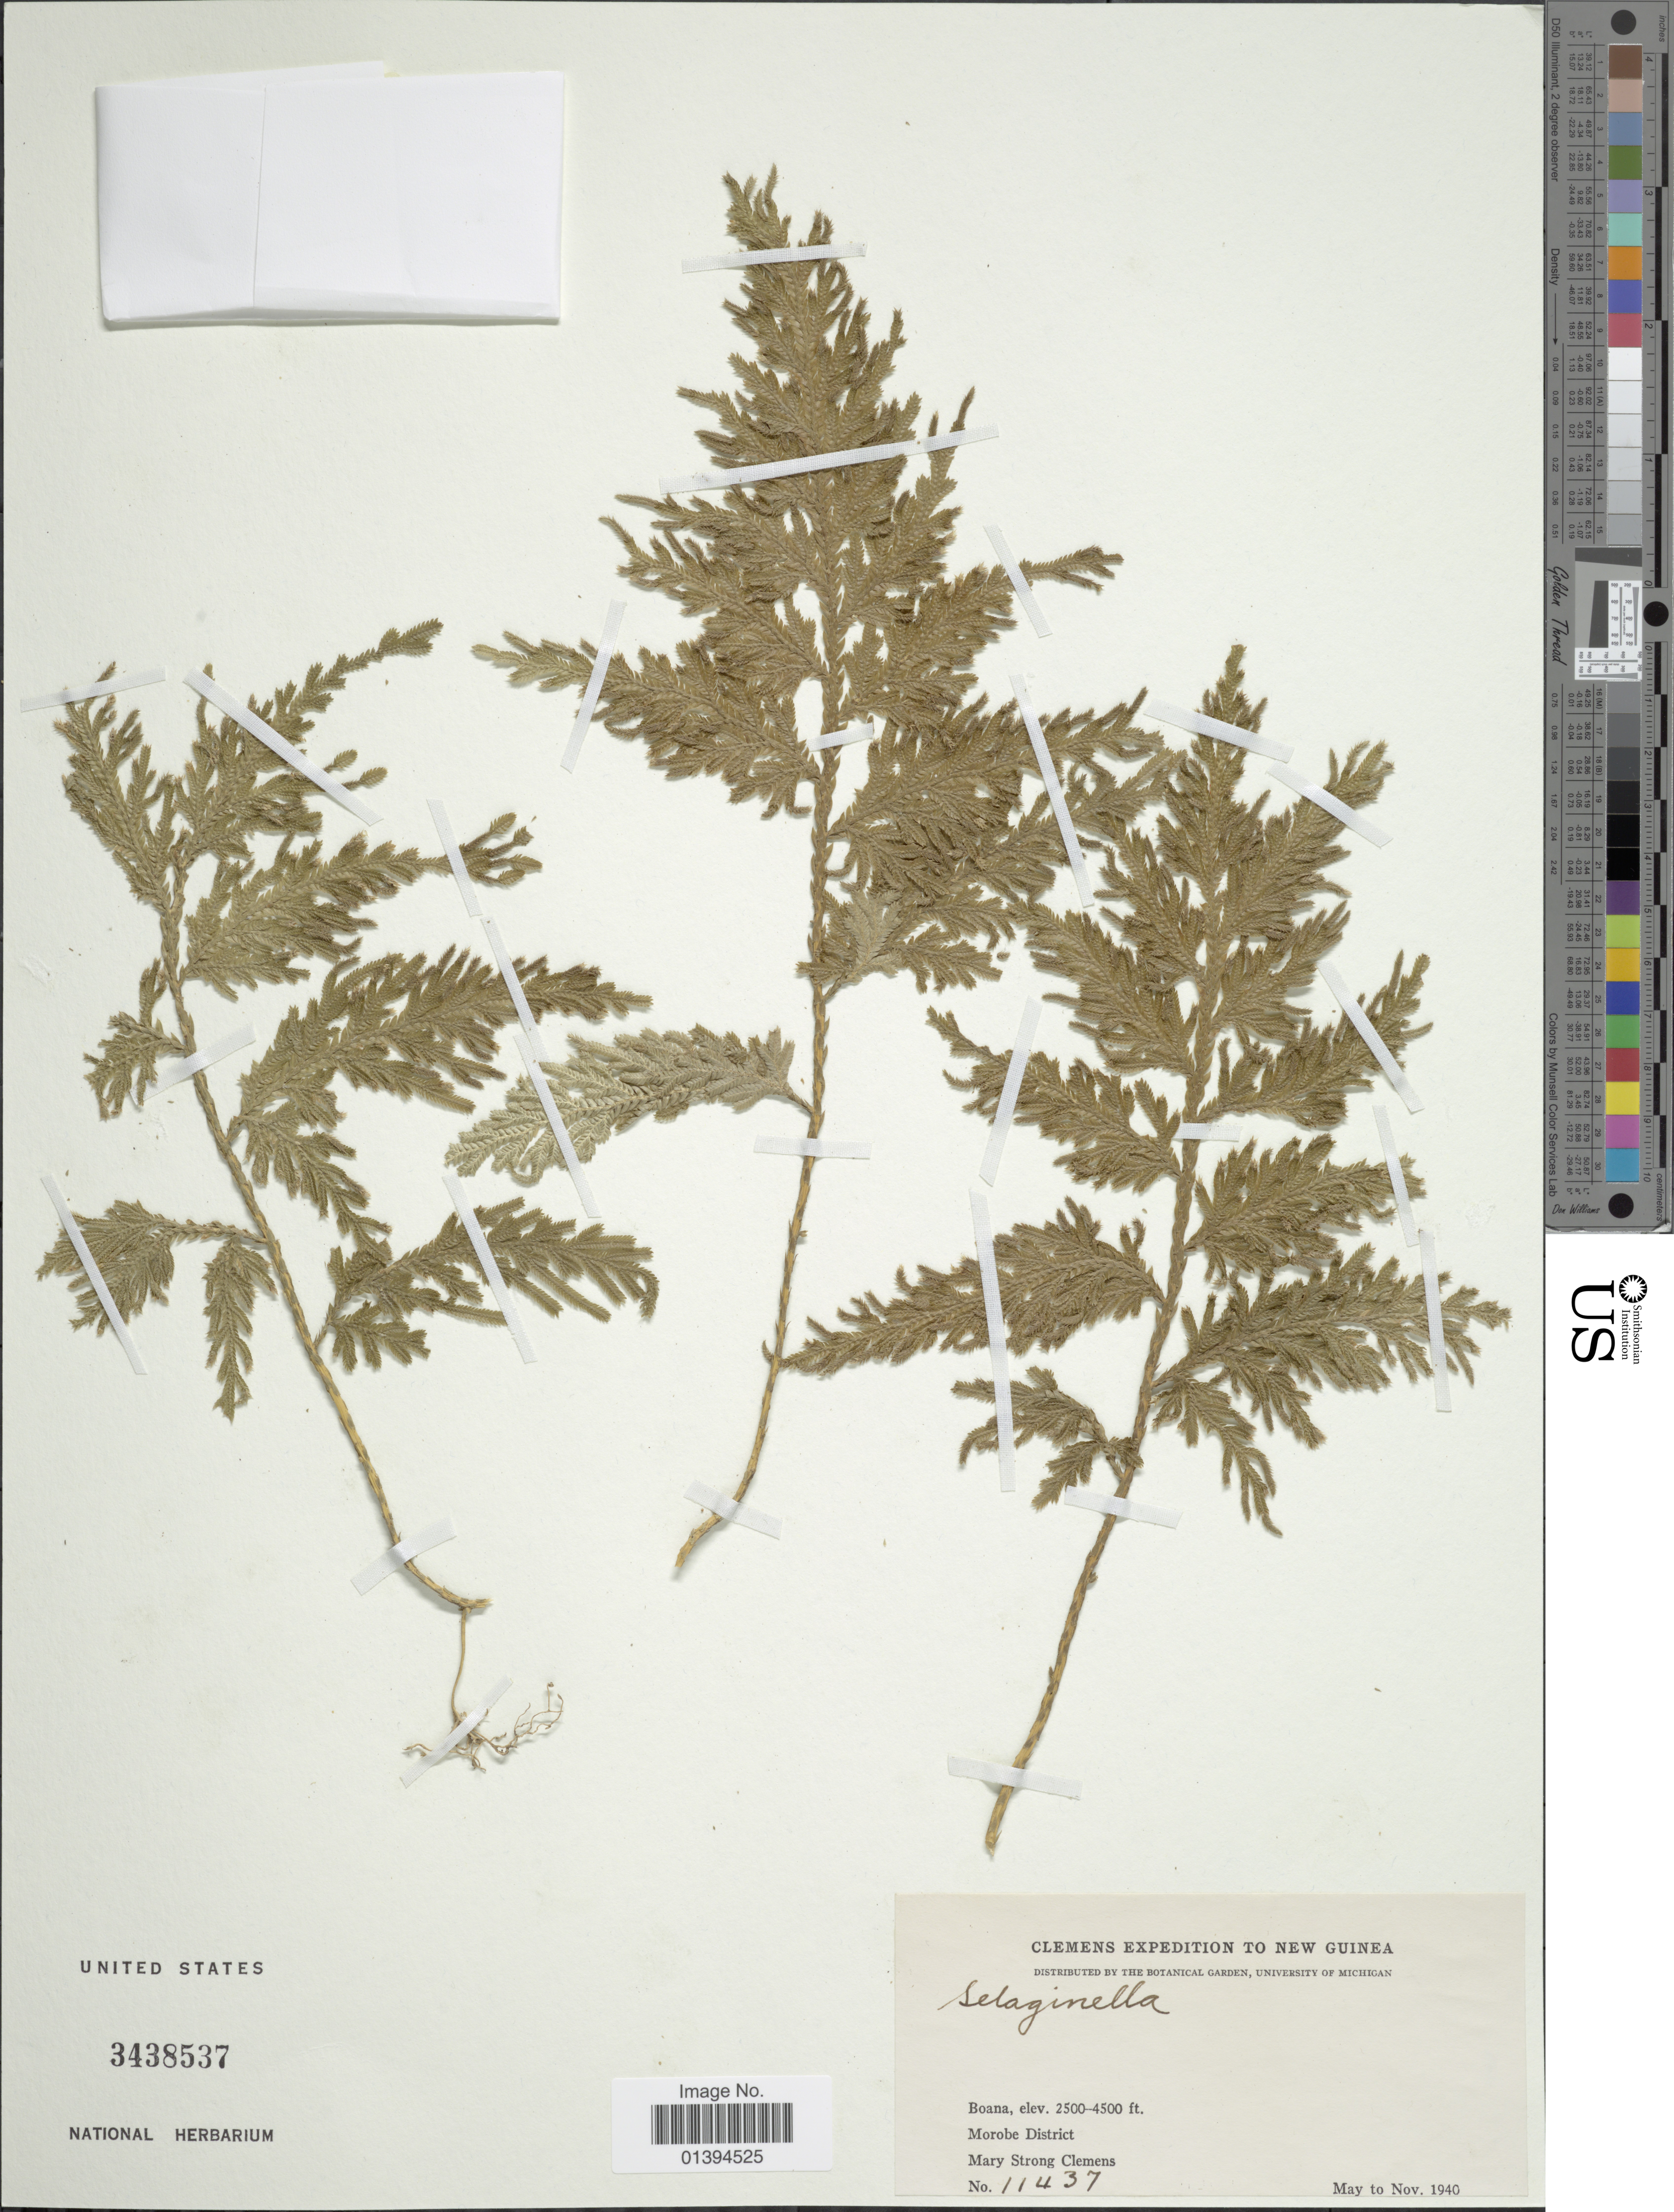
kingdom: Plantae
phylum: Tracheophyta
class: Lycopodiopsida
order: Selaginellales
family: Selaginellaceae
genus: Selaginella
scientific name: Selaginella sp.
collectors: M. S. Clemens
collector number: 11437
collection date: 1940-05/1940-11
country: Papua New Guinea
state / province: Morobe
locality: New Guinea, Boana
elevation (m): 762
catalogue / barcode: US 3438537